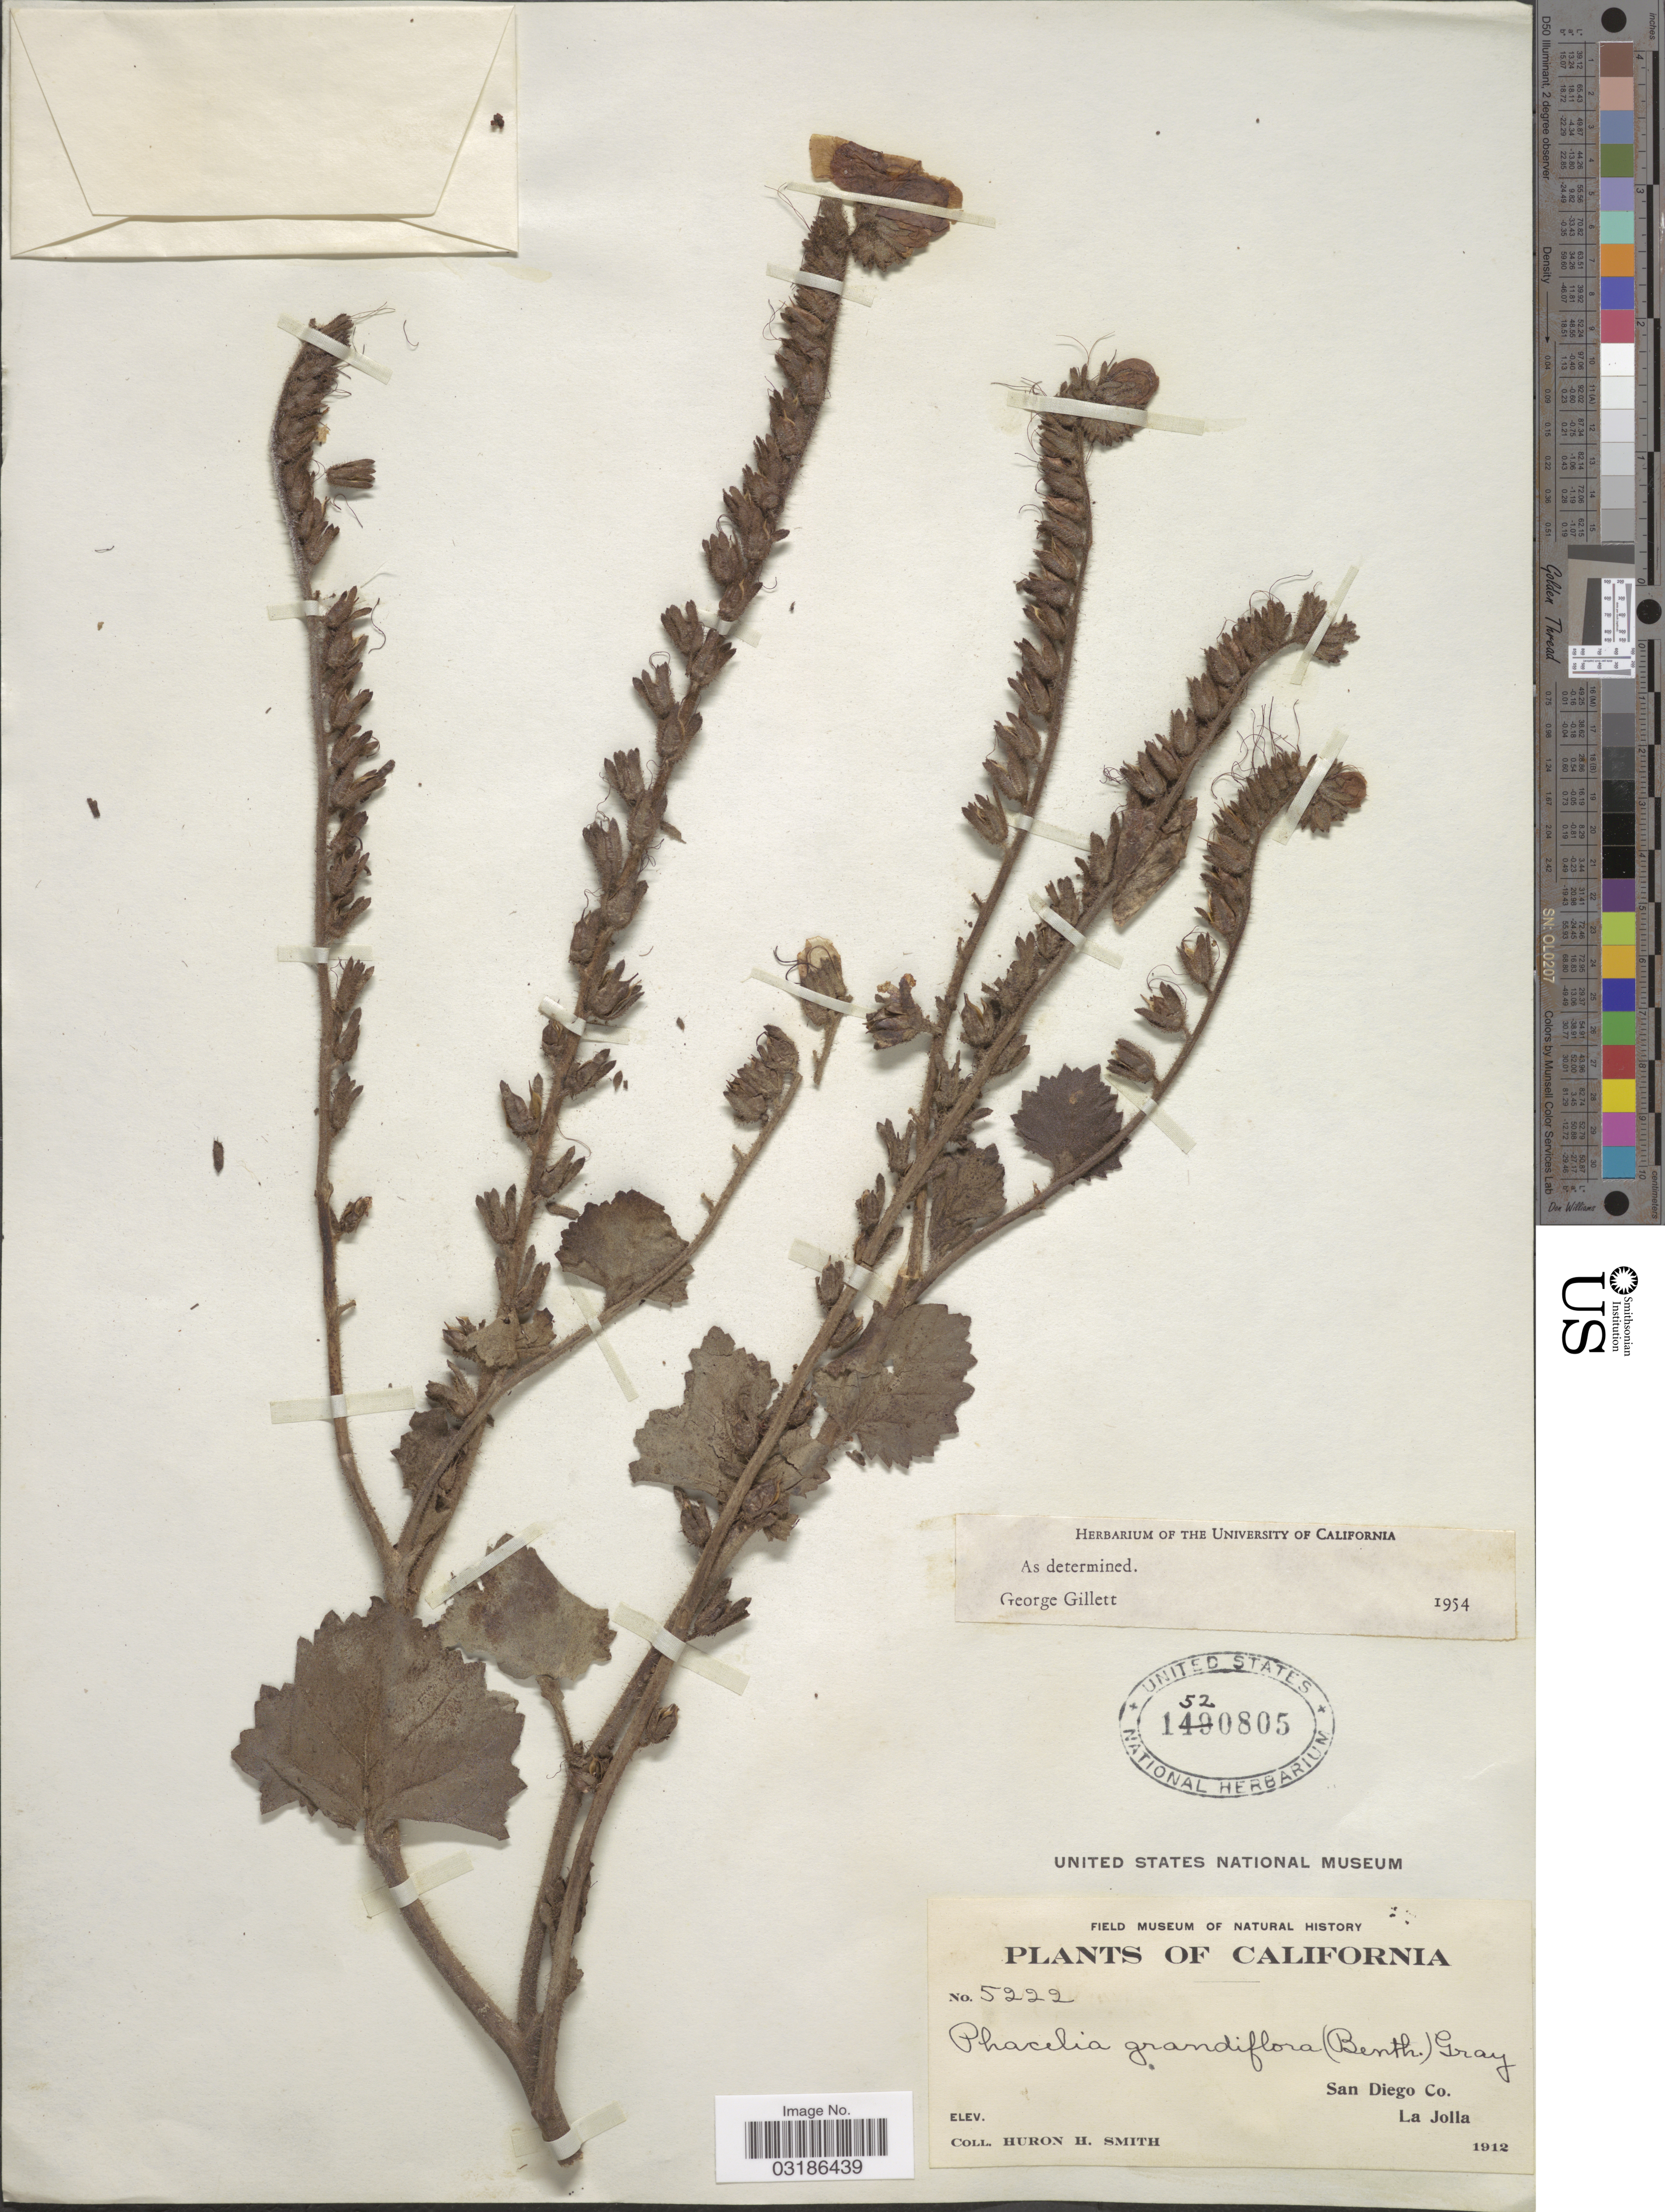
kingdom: Plantae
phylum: Tracheophyta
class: Magnoliopsida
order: Boraginales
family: Hydrophyllaceae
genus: Phacelia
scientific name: Phacelia grandiflora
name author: (Benth.) A. Gray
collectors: Huron H. Smith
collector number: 5222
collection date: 1912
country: United States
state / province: California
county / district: San Diego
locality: San Diego Co. La Jolla.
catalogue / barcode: US 1520805